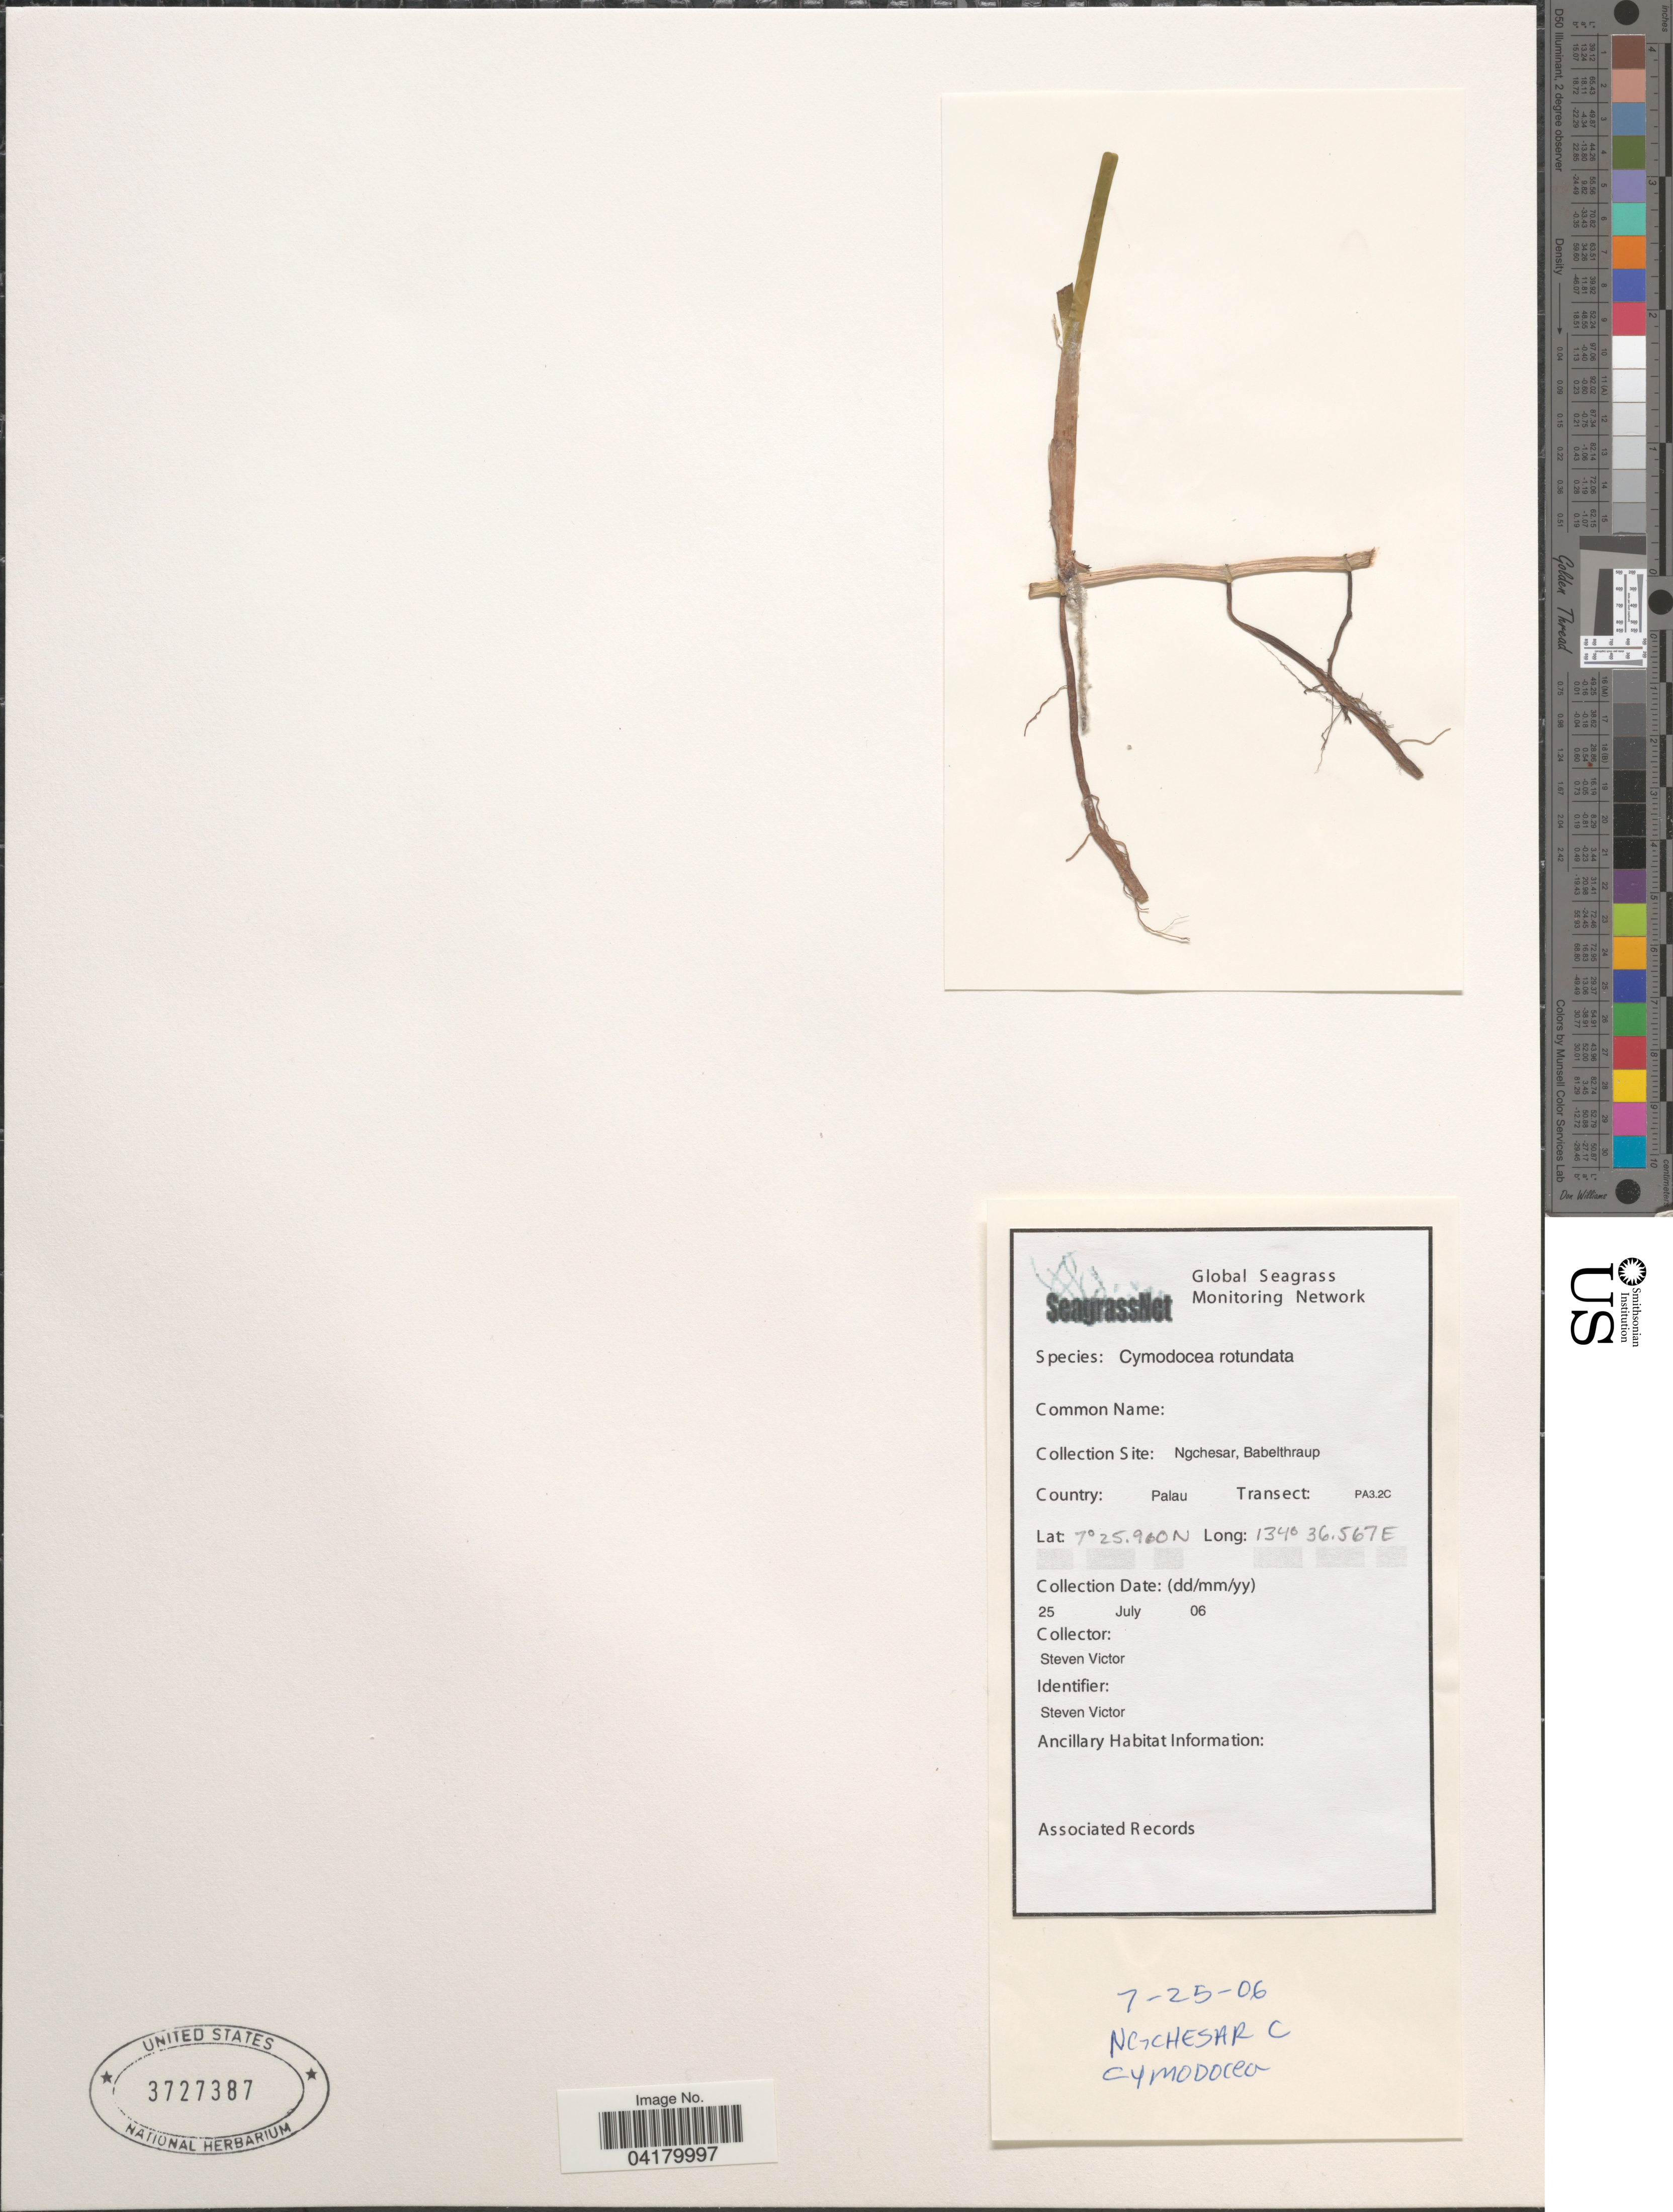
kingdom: Plantae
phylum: Tracheophyta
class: Liliopsida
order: Alismatales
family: Cymodoceaceae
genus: Cymodocea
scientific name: Cymodocea rotundata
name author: Asch. & Schweinf.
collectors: S. Victor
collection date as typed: Transcribed d/m/y: 25/7/6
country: Palau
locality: Collection Site: Ngchesar, Babelthraup. Country: Palau. Transect: PA3.2C.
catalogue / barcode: US 3727387